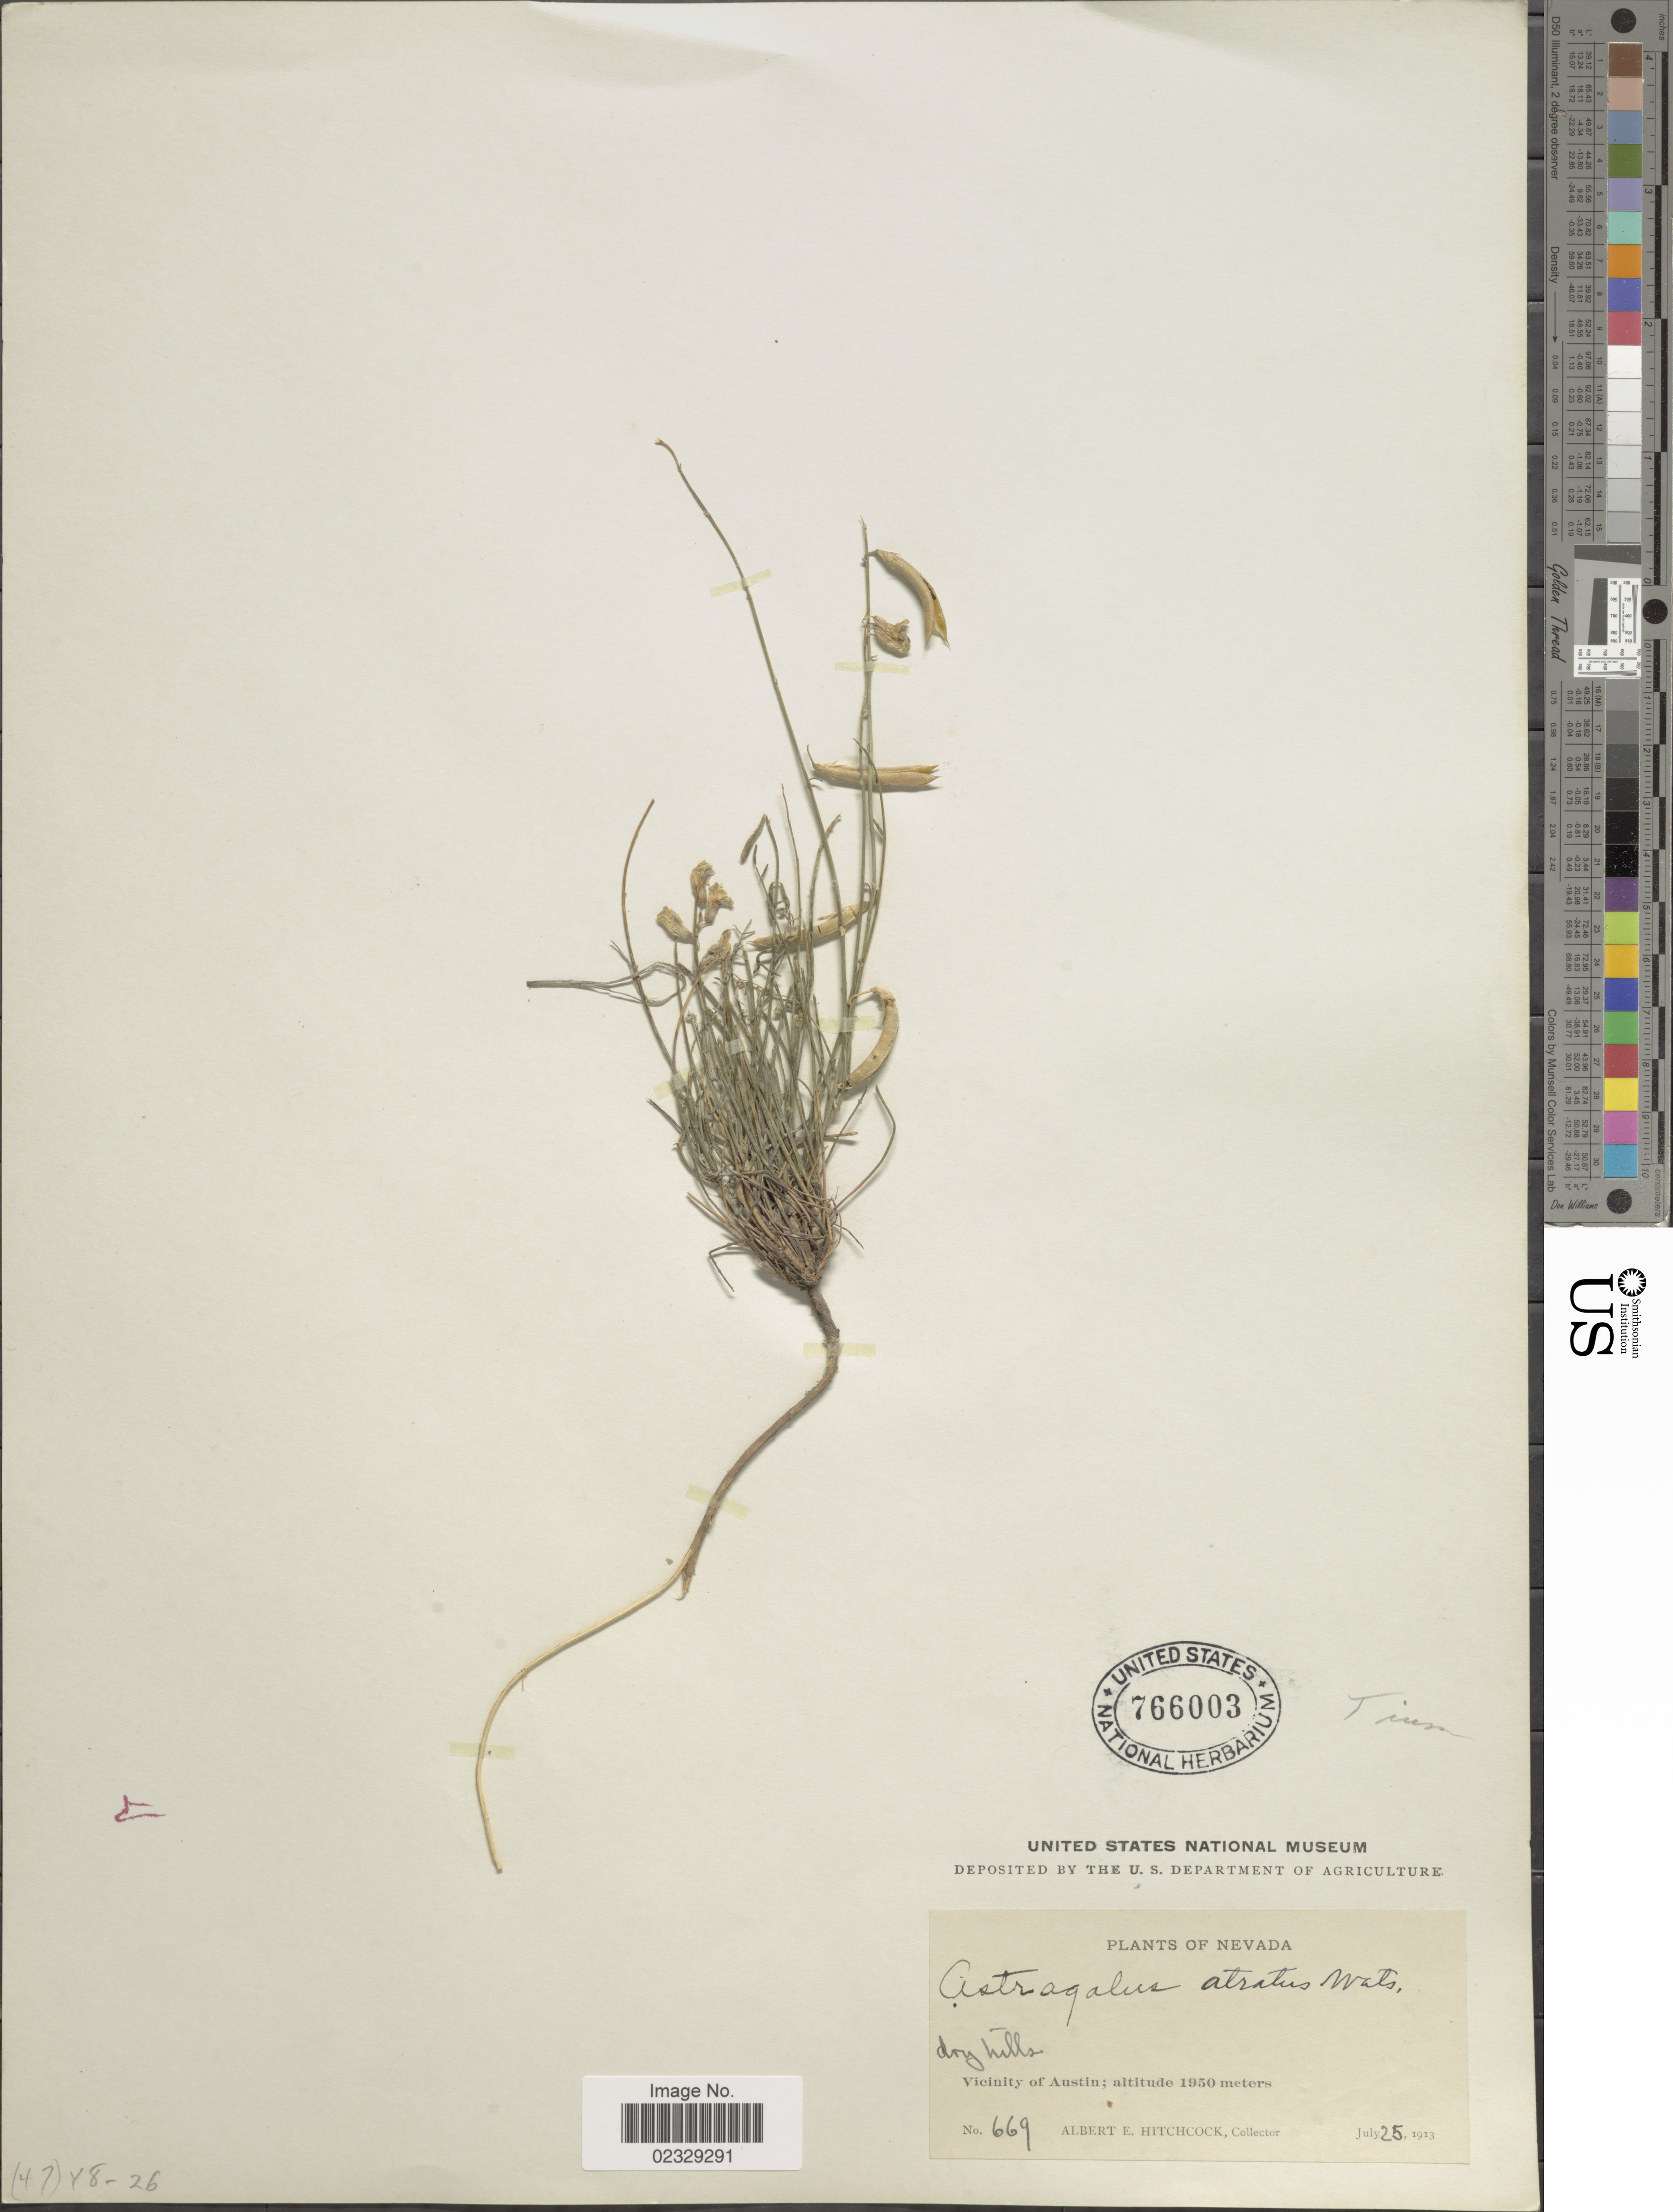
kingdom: Plantae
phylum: Tracheophyta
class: Magnoliopsida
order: Fabales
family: Fabaceae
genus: Astragalus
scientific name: Astragalus atratus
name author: S. Watson in C. King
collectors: A. Hitchcock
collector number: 669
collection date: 1913-07-25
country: United States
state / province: Nevada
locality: Dry hills, Vicinity of Austin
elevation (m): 1950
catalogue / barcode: US 766003